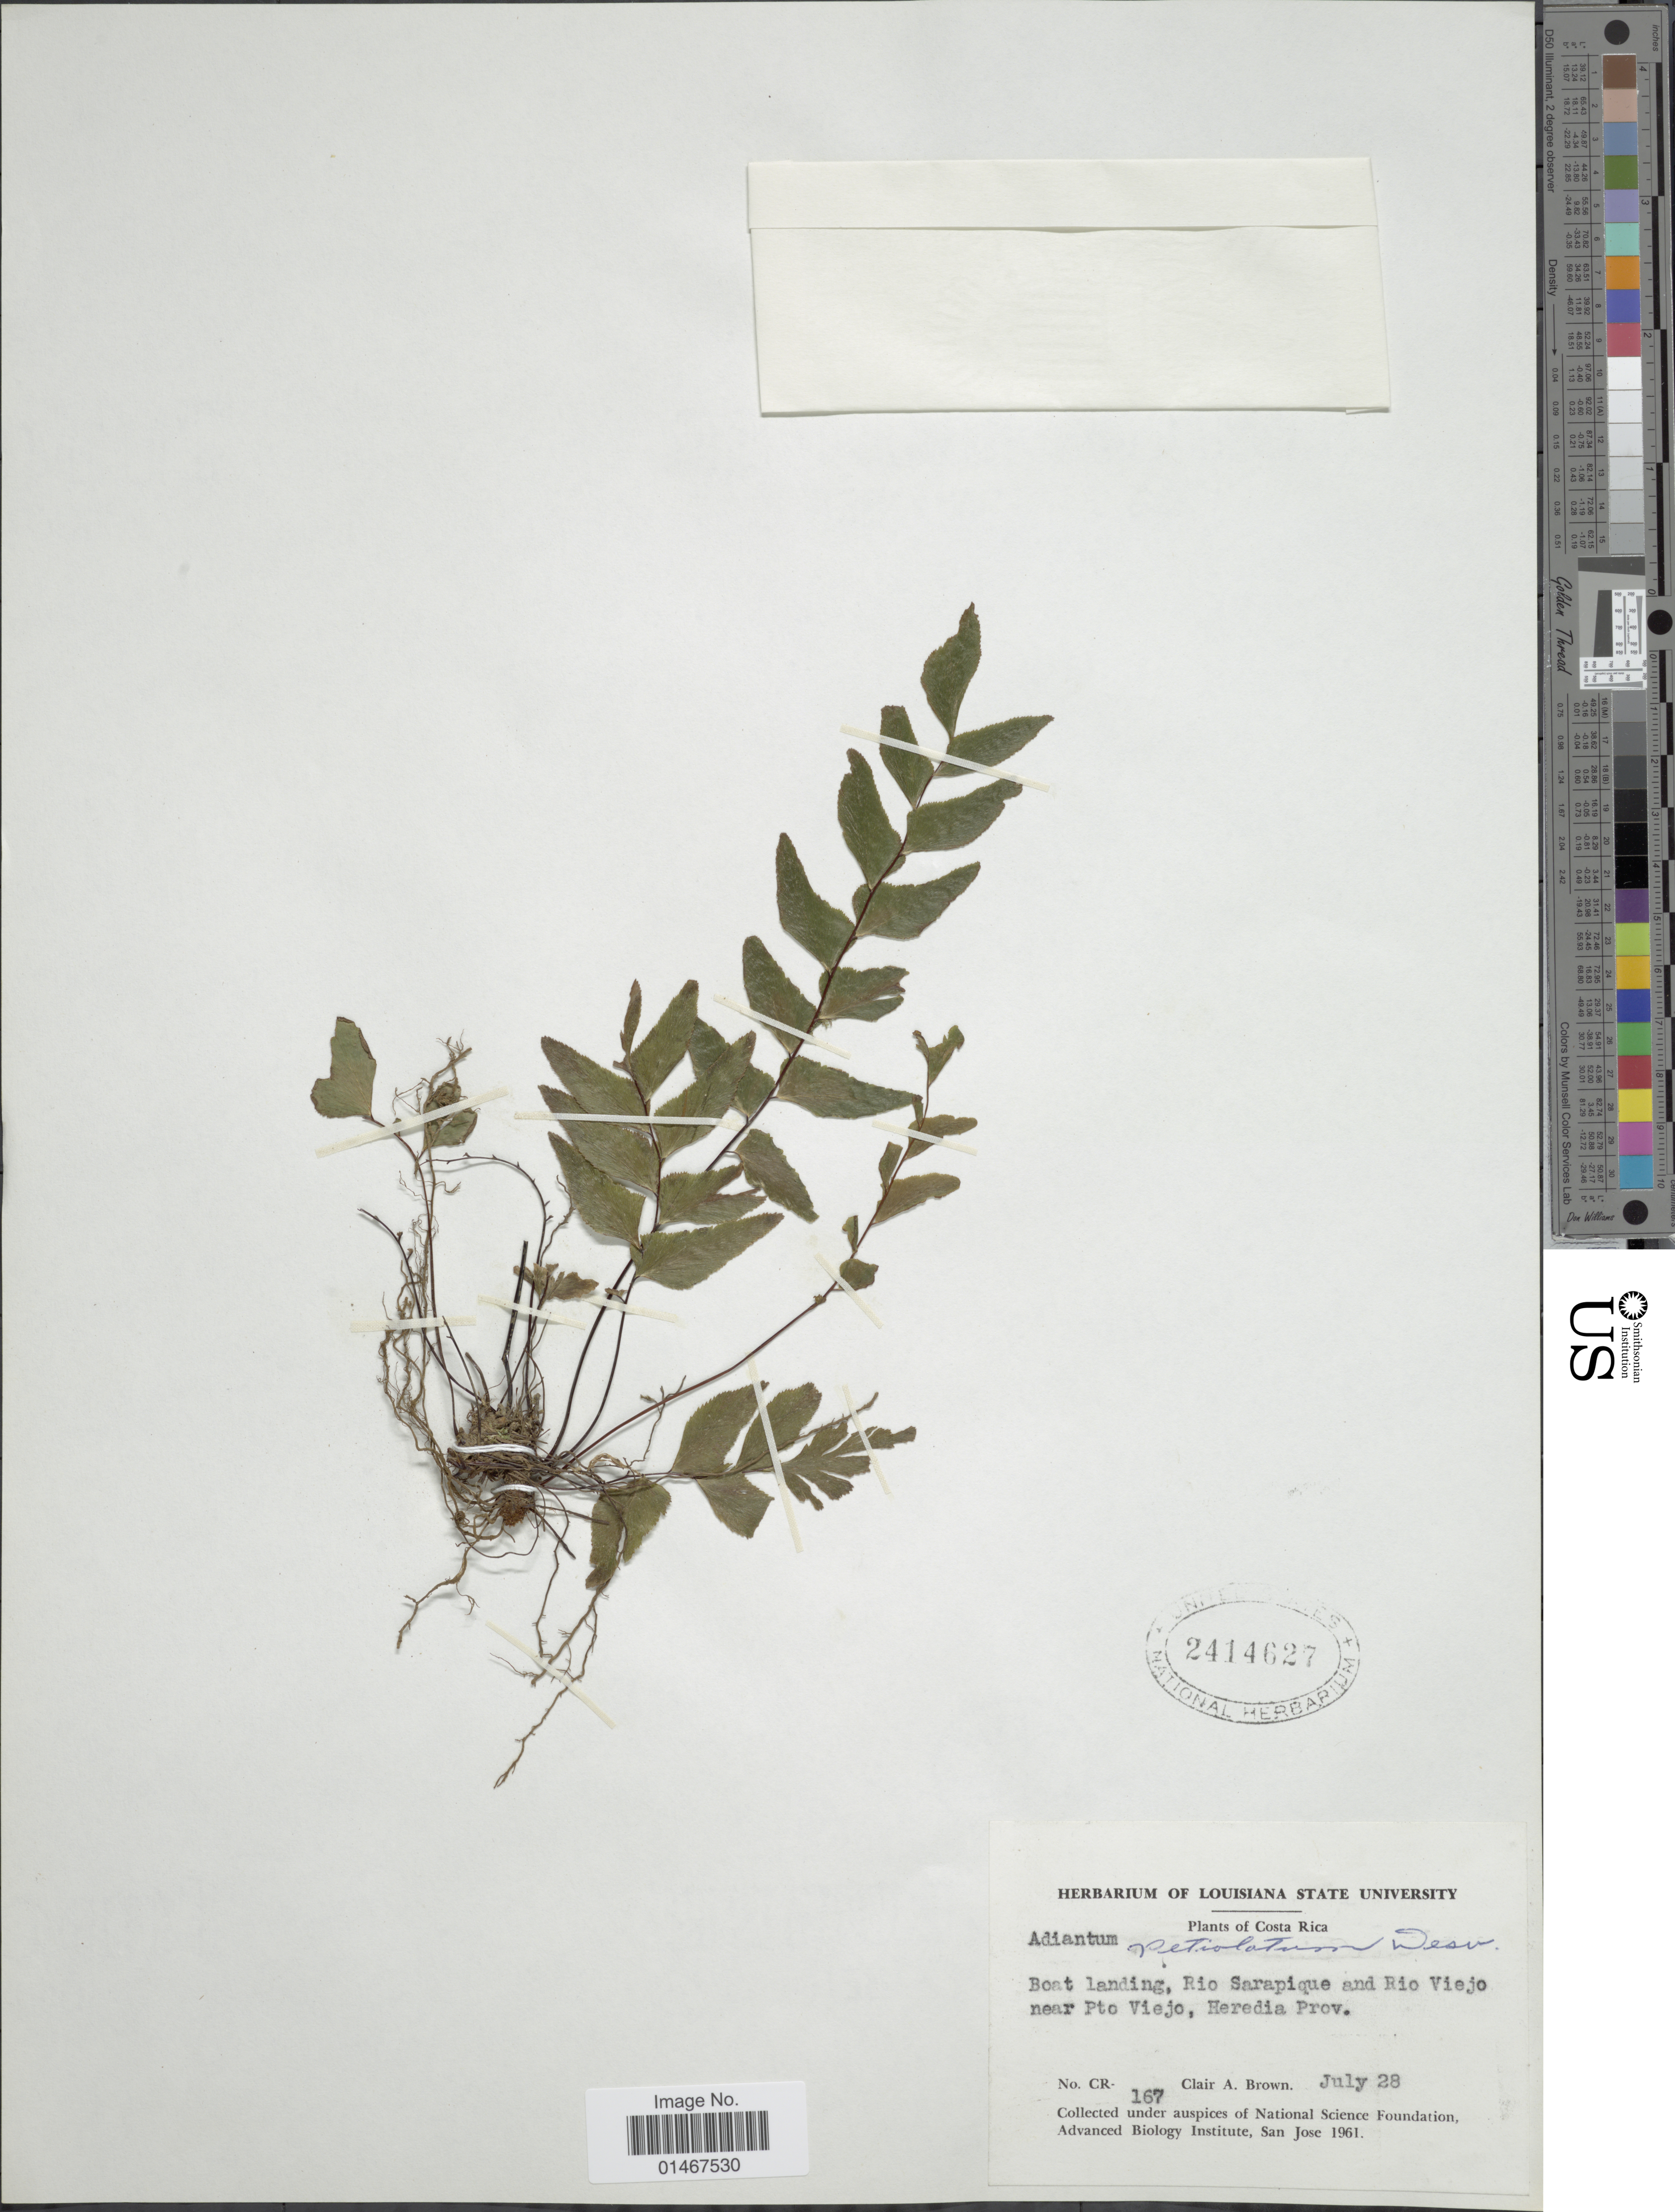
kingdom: Plantae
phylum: Tracheophyta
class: Polypodiopsida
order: Polypodiales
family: Pteridaceae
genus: Adiantum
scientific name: Adiantum petiolatum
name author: Desv.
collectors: C. A. Brown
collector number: CR-167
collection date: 1961-07-28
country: Costa Rica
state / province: Heredia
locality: Boat landing, Rio Sarapique and Rio Viejo near Pto Viejo, Heredia Prov.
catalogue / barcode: US 2414627